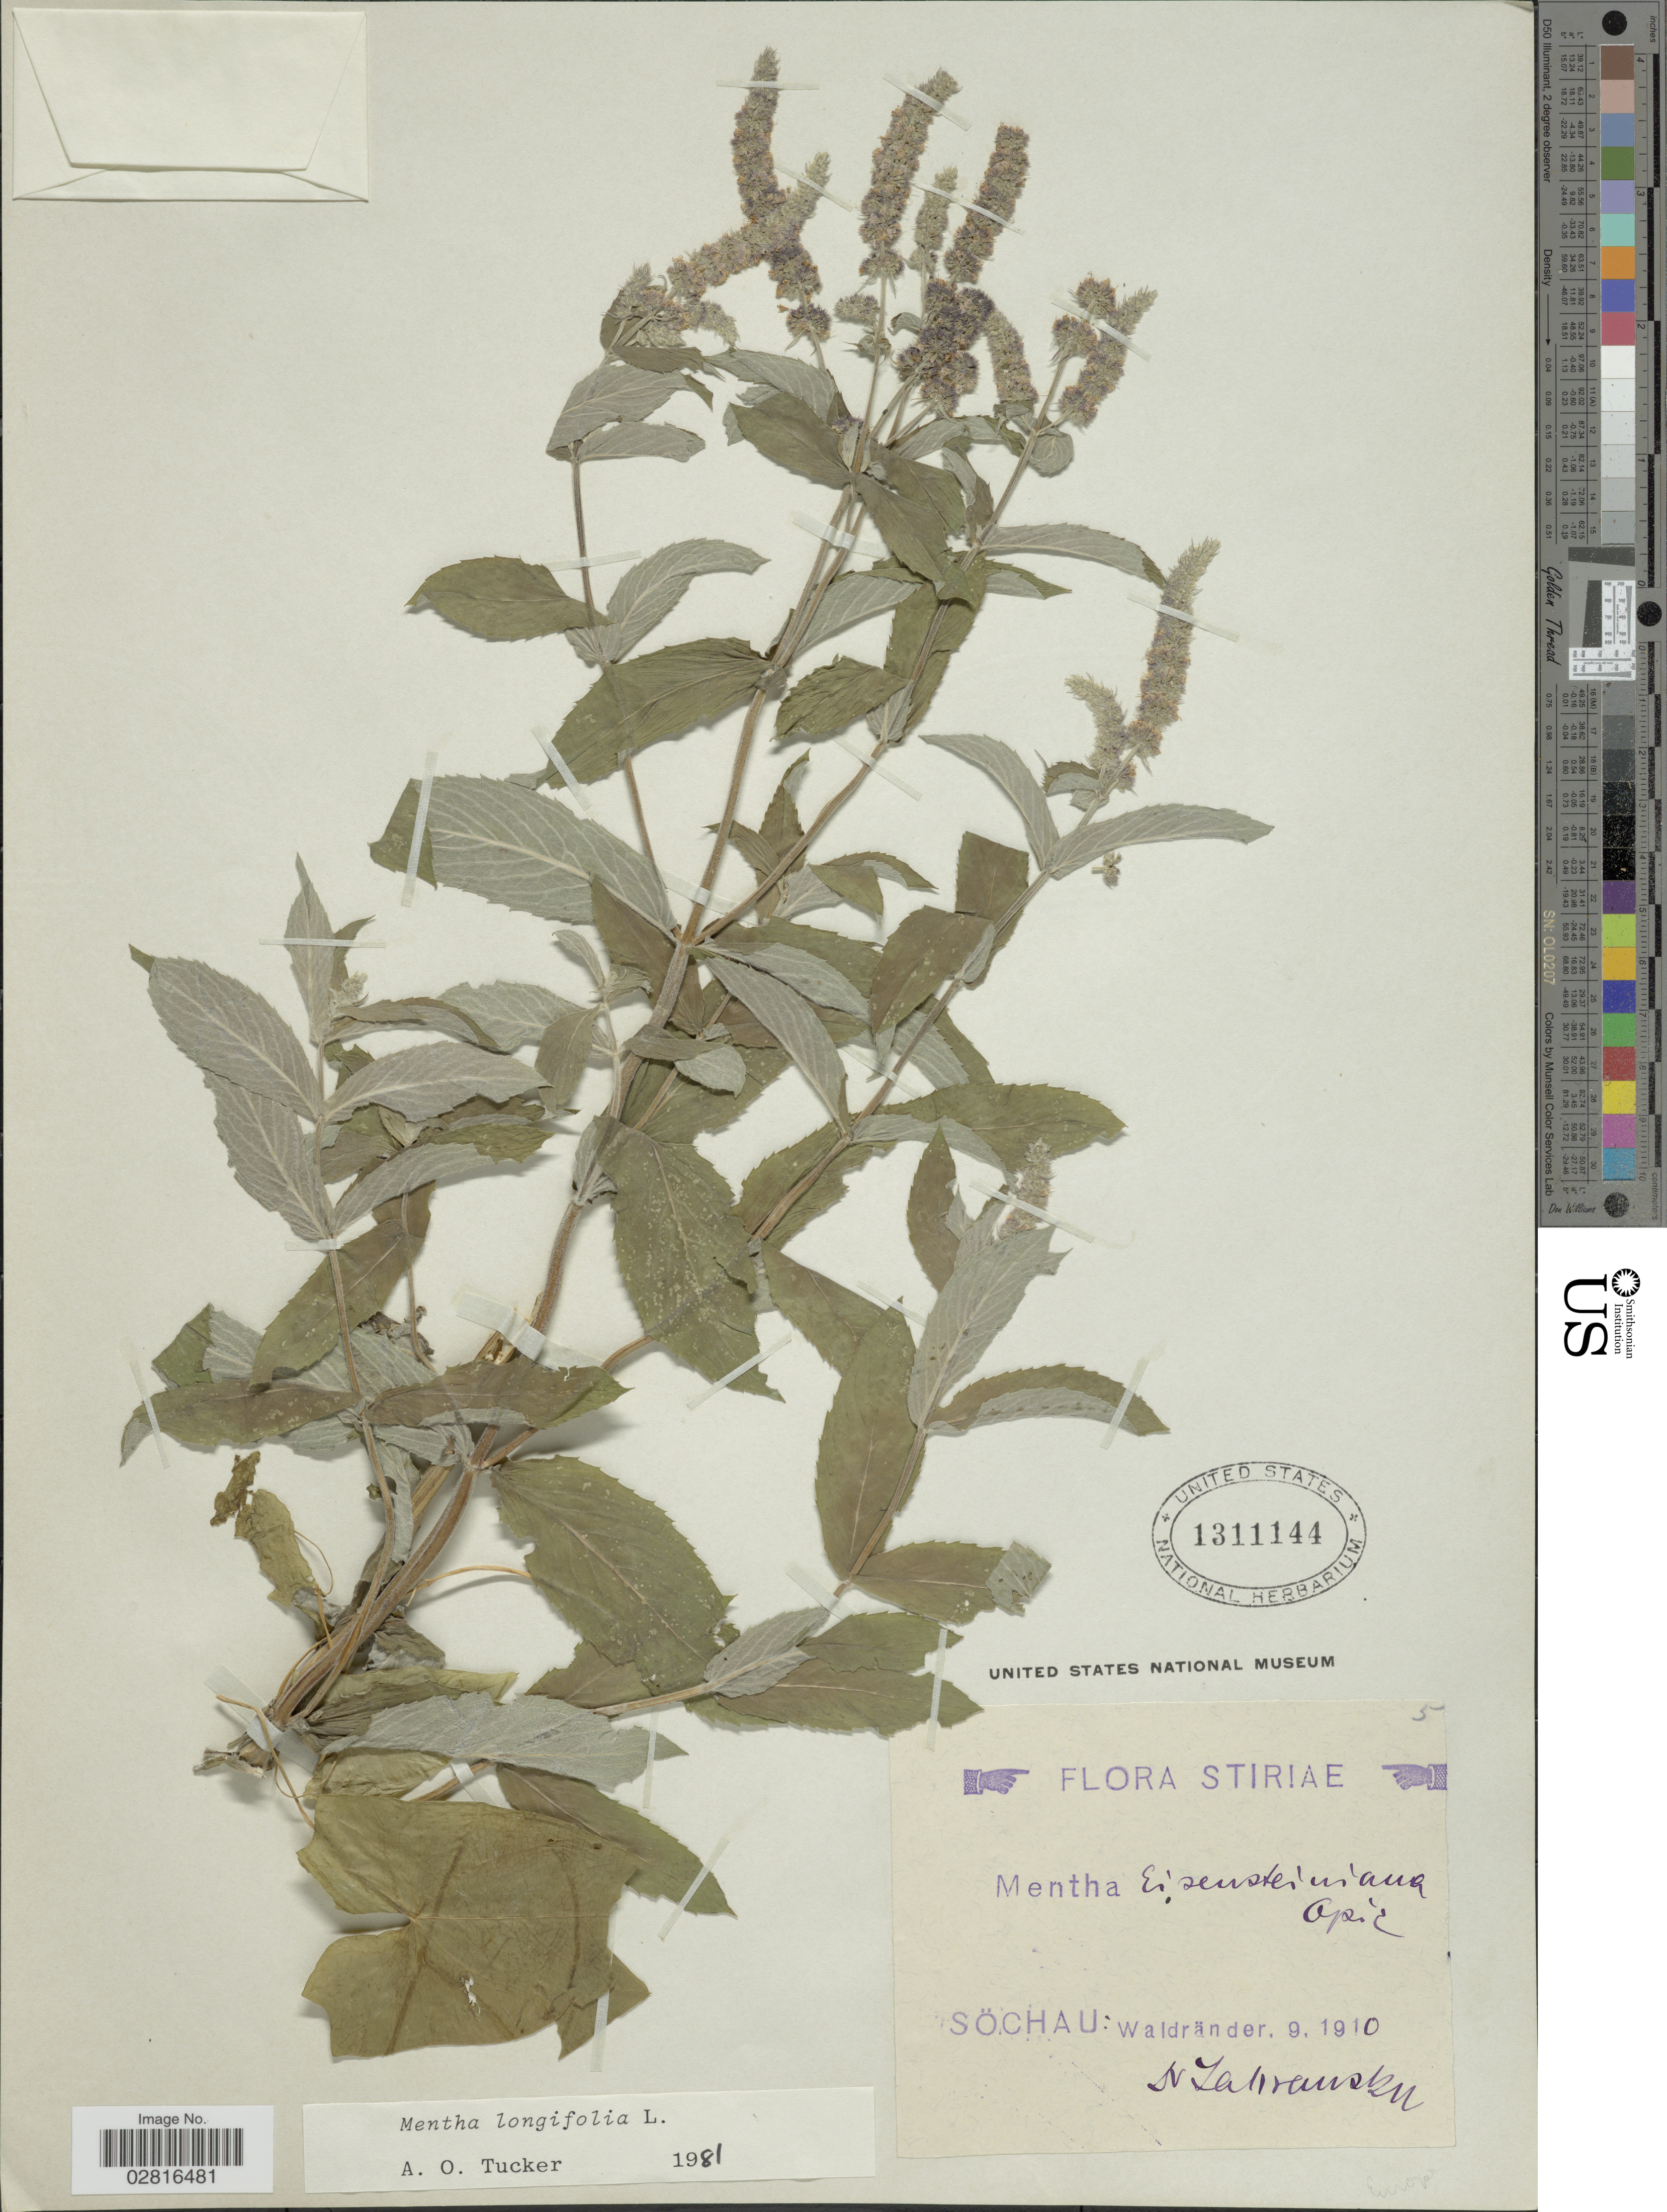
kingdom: Plantae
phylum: Tracheophyta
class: Magnoliopsida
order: Lamiales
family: Lamiaceae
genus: Mentha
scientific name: Mentha longifolia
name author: (L.) L.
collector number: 5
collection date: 1910-09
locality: Stiriae. Söchau: Waldränder. Europe.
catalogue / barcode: US 1311144